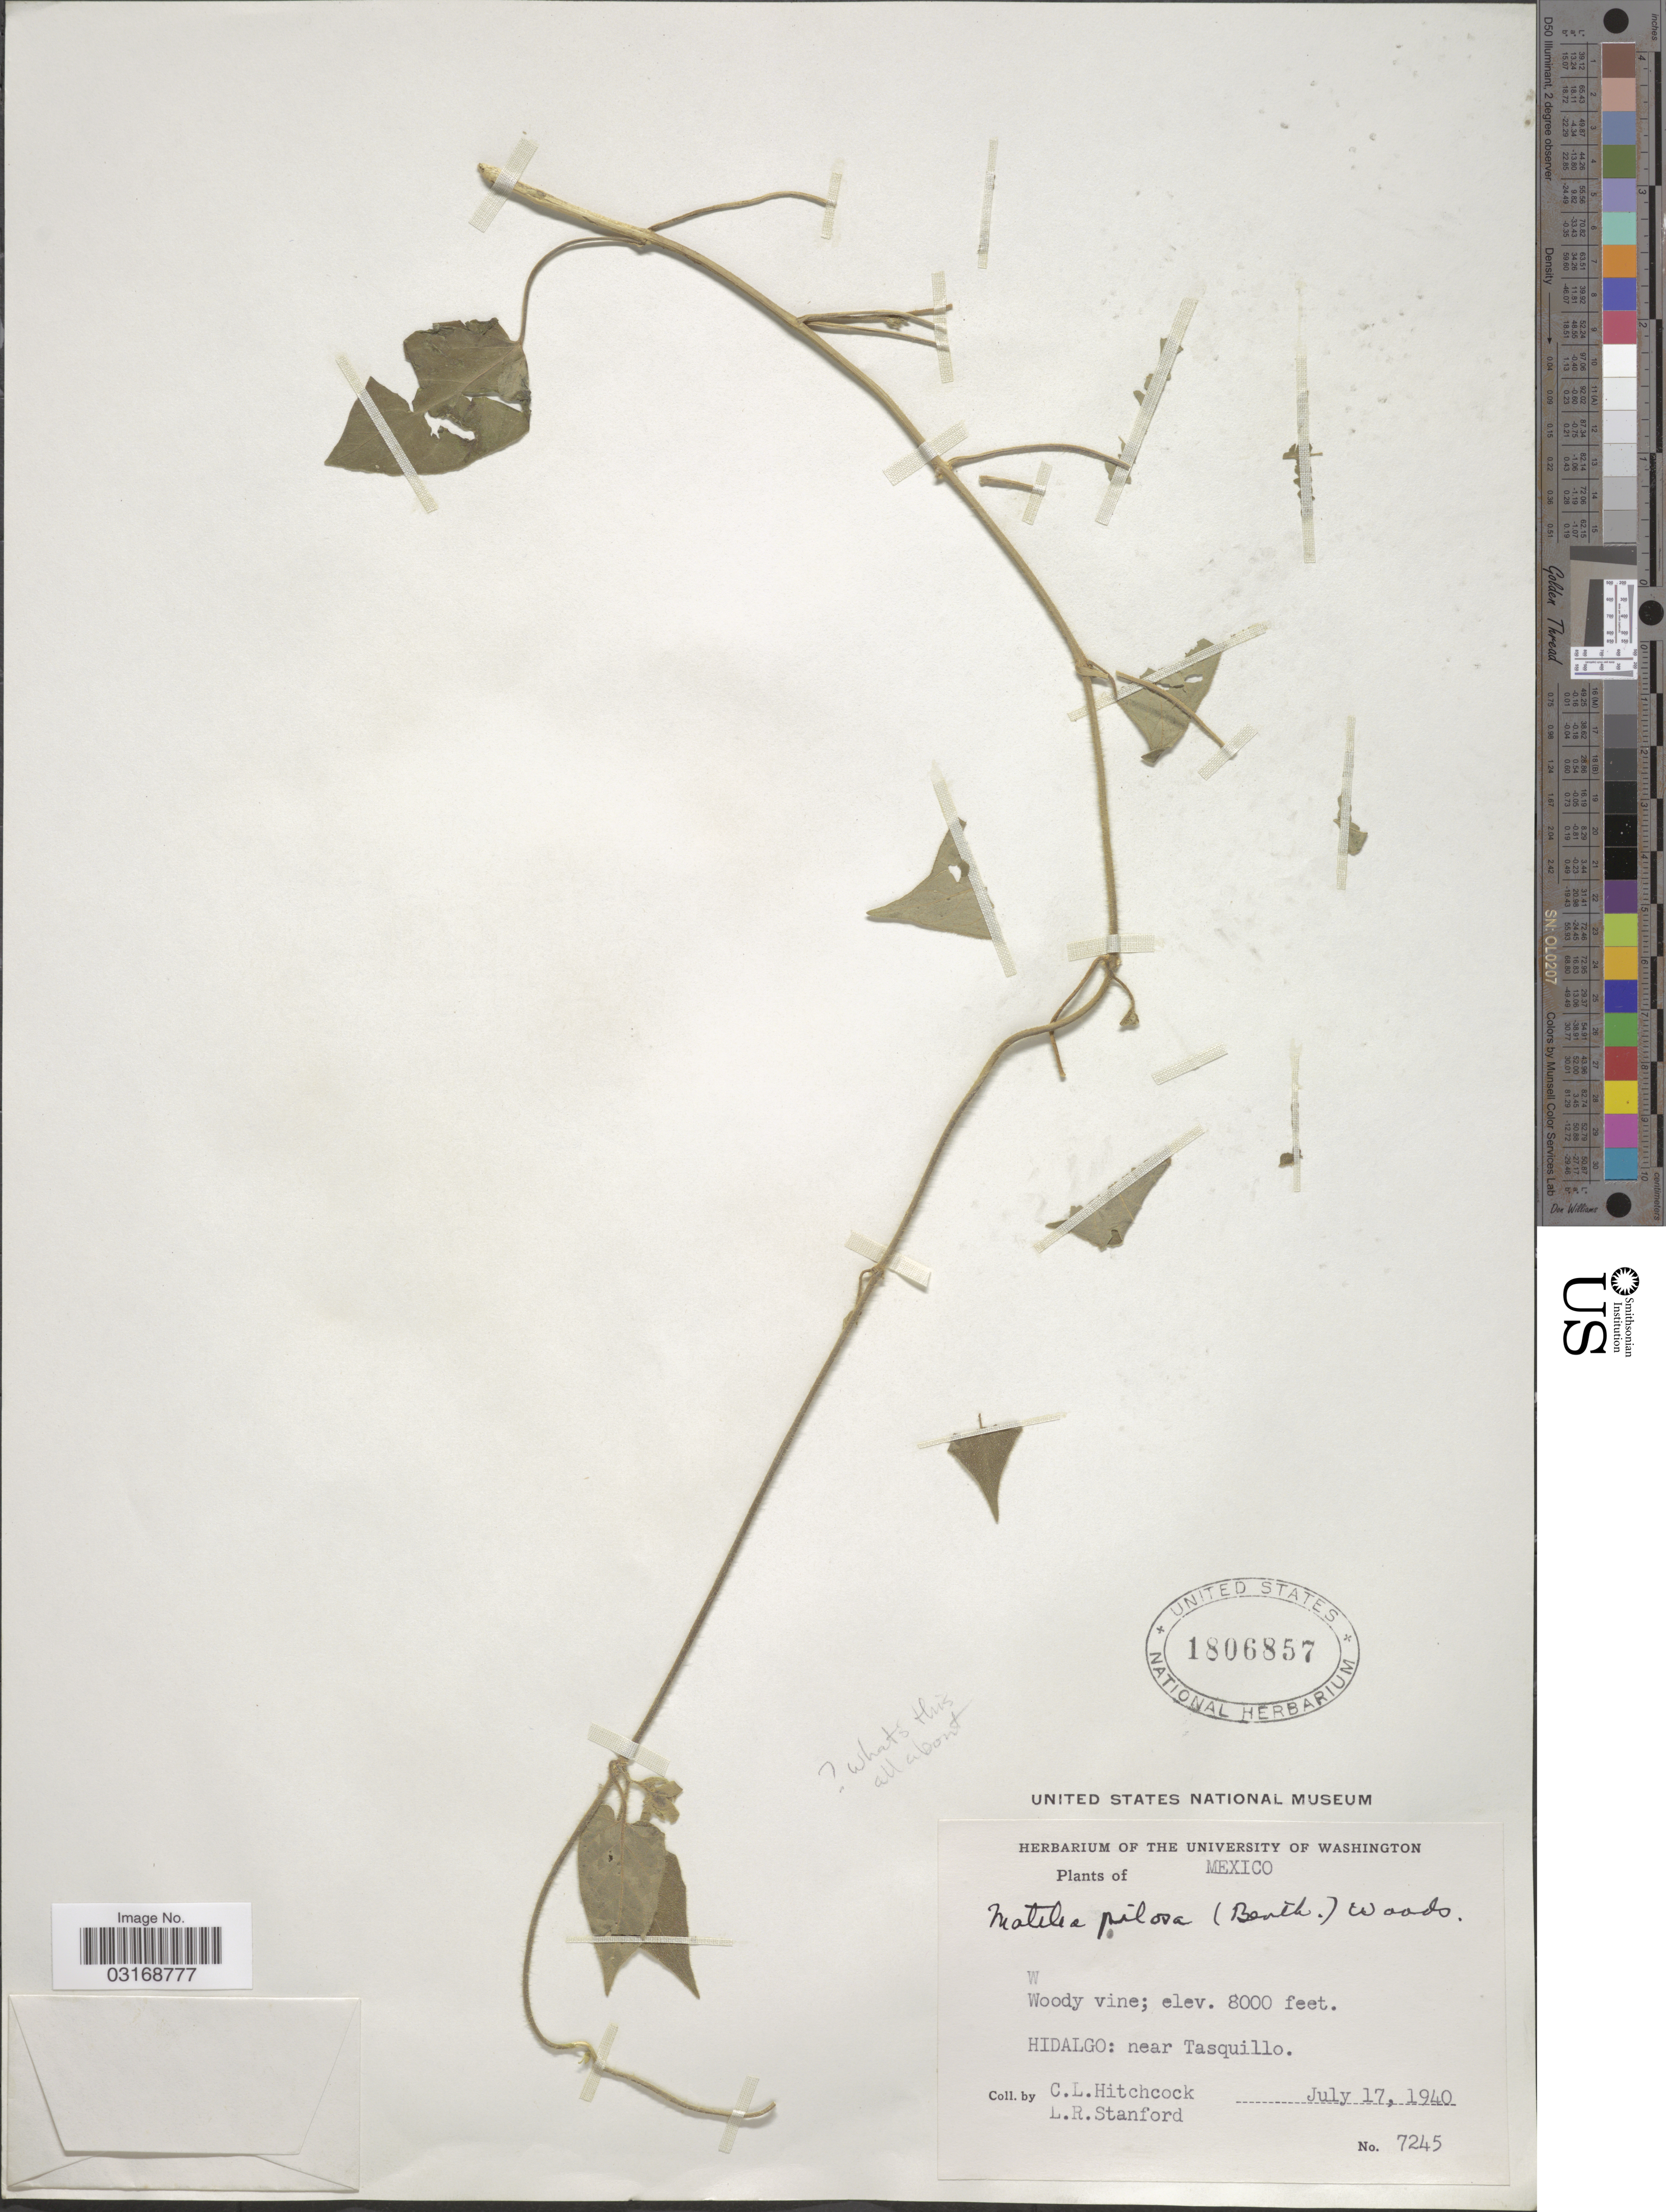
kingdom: Plantae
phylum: Tracheophyta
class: Magnoliopsida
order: Gentianales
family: Apocynaceae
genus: Matelea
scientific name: Matelea pilosa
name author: (Benth.) Woodson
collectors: C. L. Hitchcock & L. R. Stanford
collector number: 7245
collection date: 1940-07-17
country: Mexico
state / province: Hidalgo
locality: Near Tasquillo.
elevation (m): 2438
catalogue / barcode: US 1806857